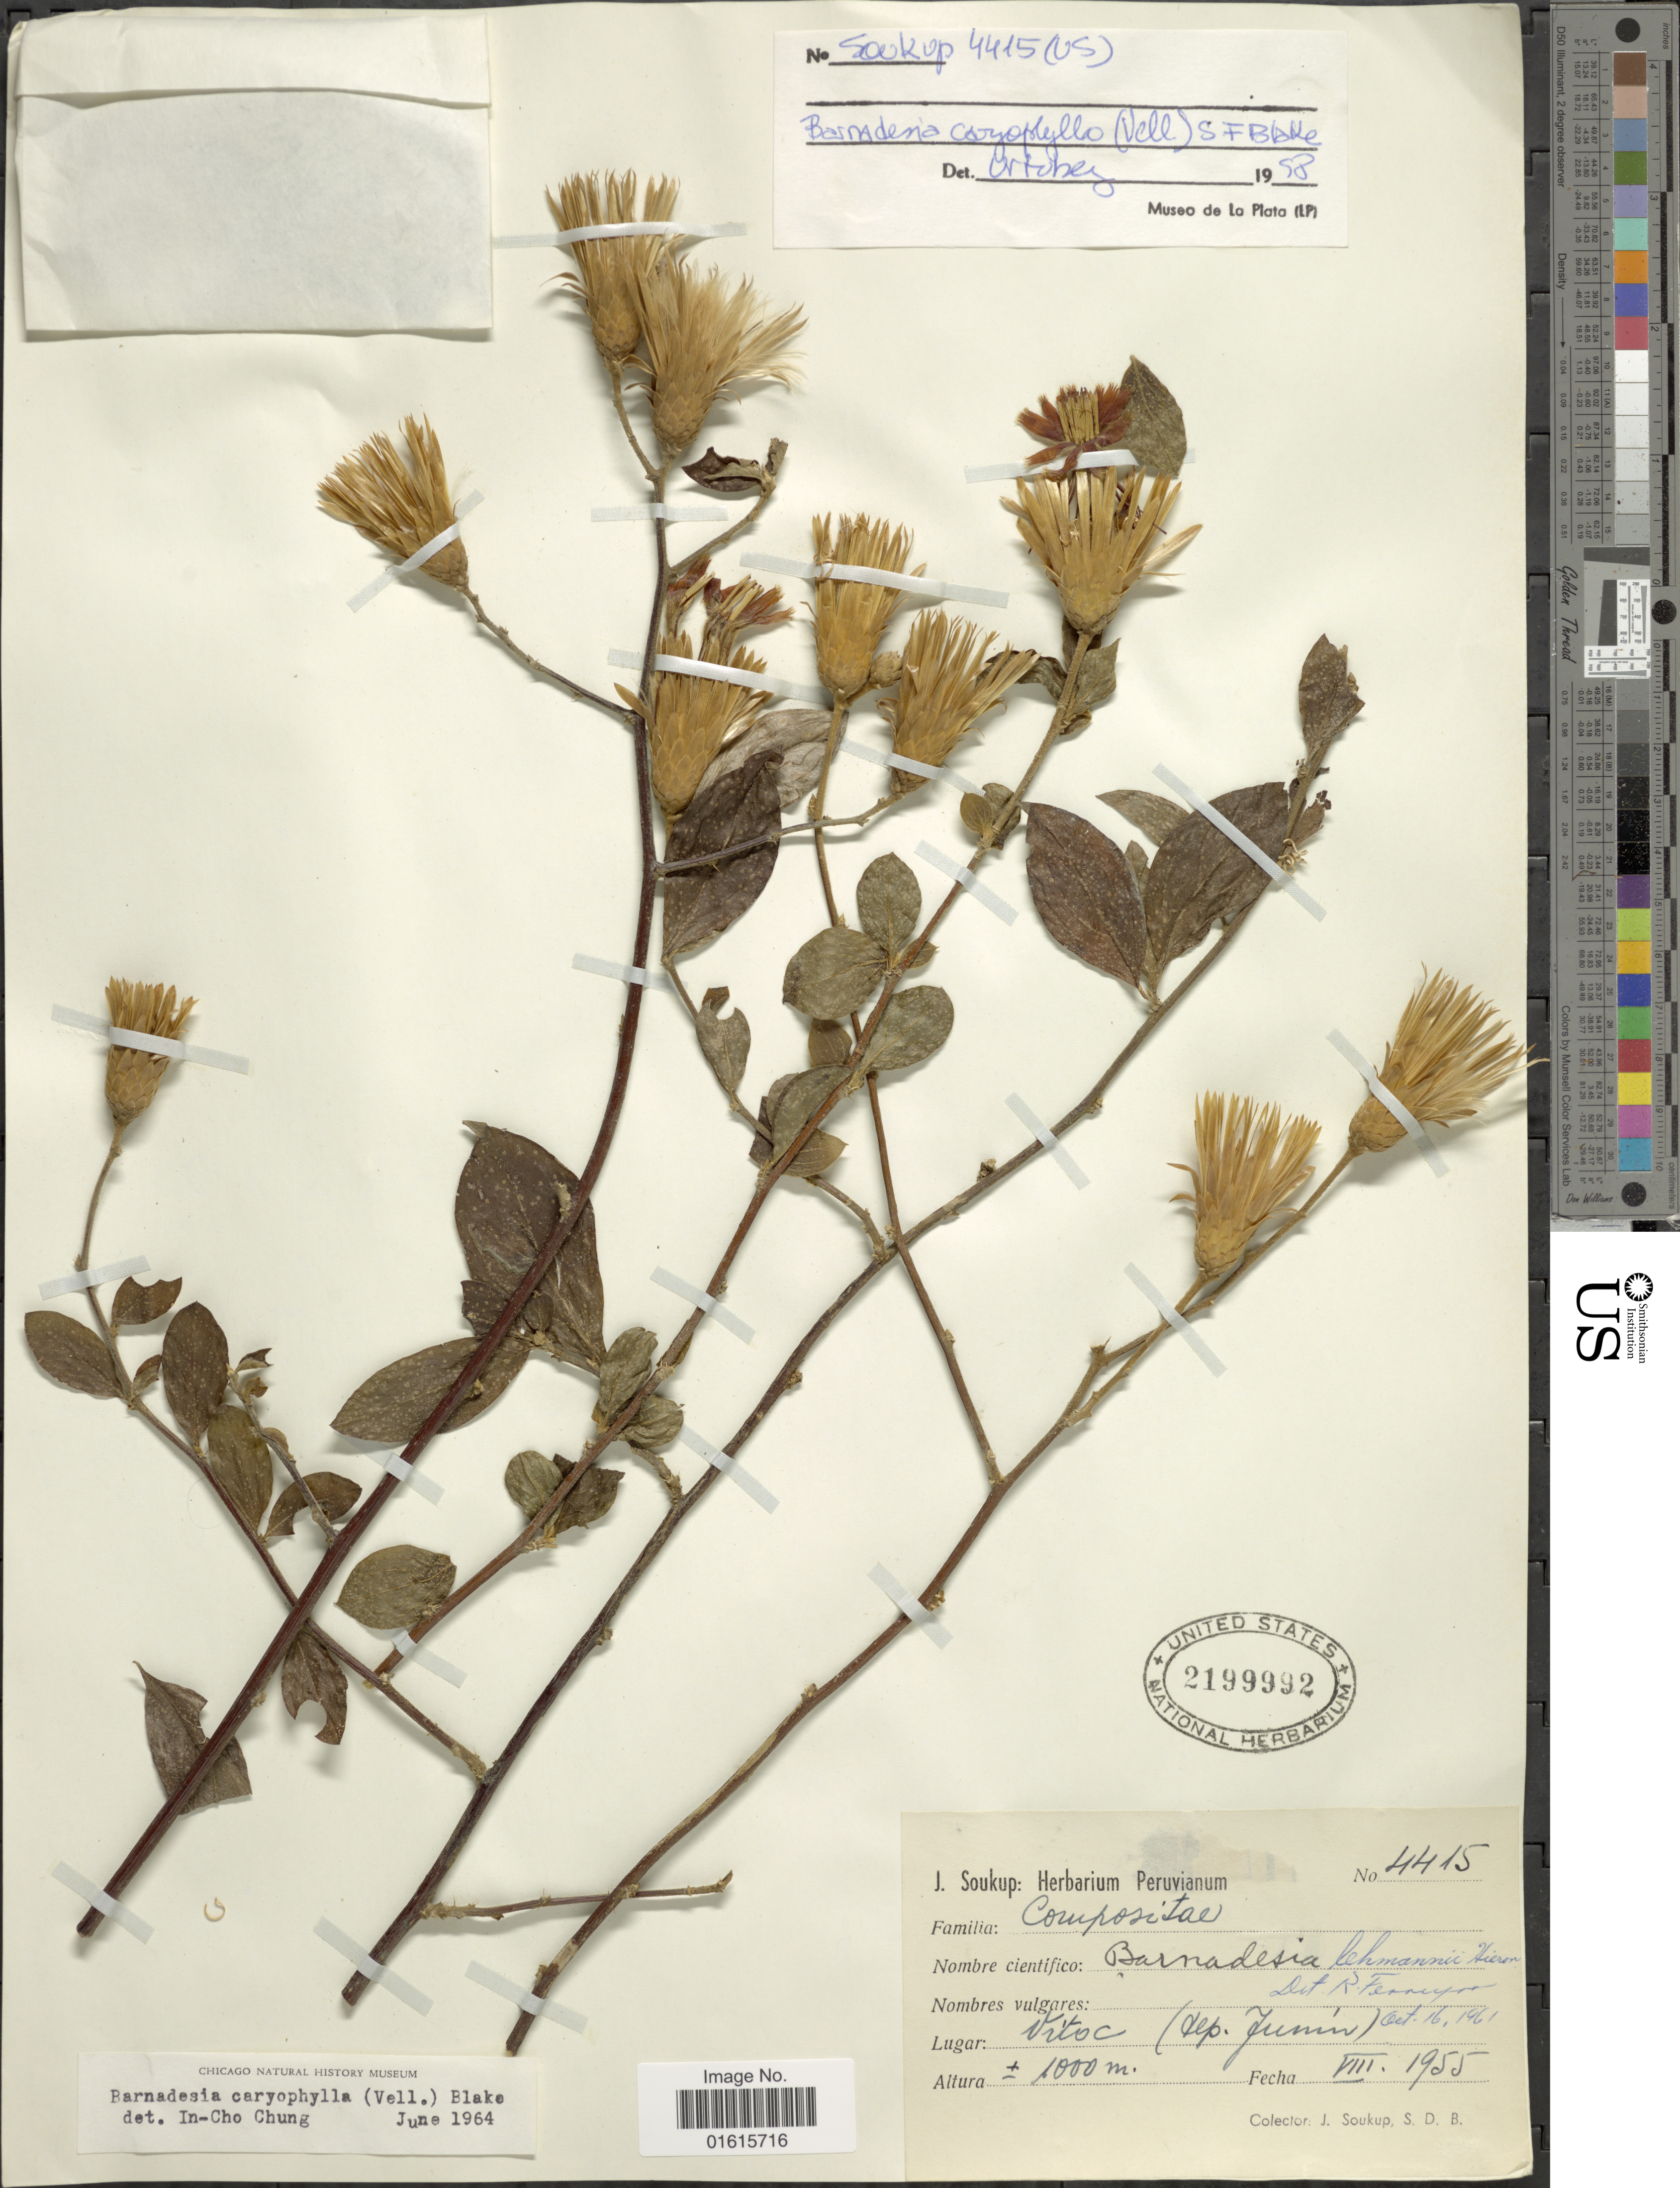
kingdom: Plantae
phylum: Tracheophyta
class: Magnoliopsida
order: Asterales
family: Asteraceae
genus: Barnadesia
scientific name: Barnadesia caryophylla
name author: (Vell.) S.F. Blake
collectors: J. Soukup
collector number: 4415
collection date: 1955-08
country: Peru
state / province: Junín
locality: Vitoc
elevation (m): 1000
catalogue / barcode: US 2199992